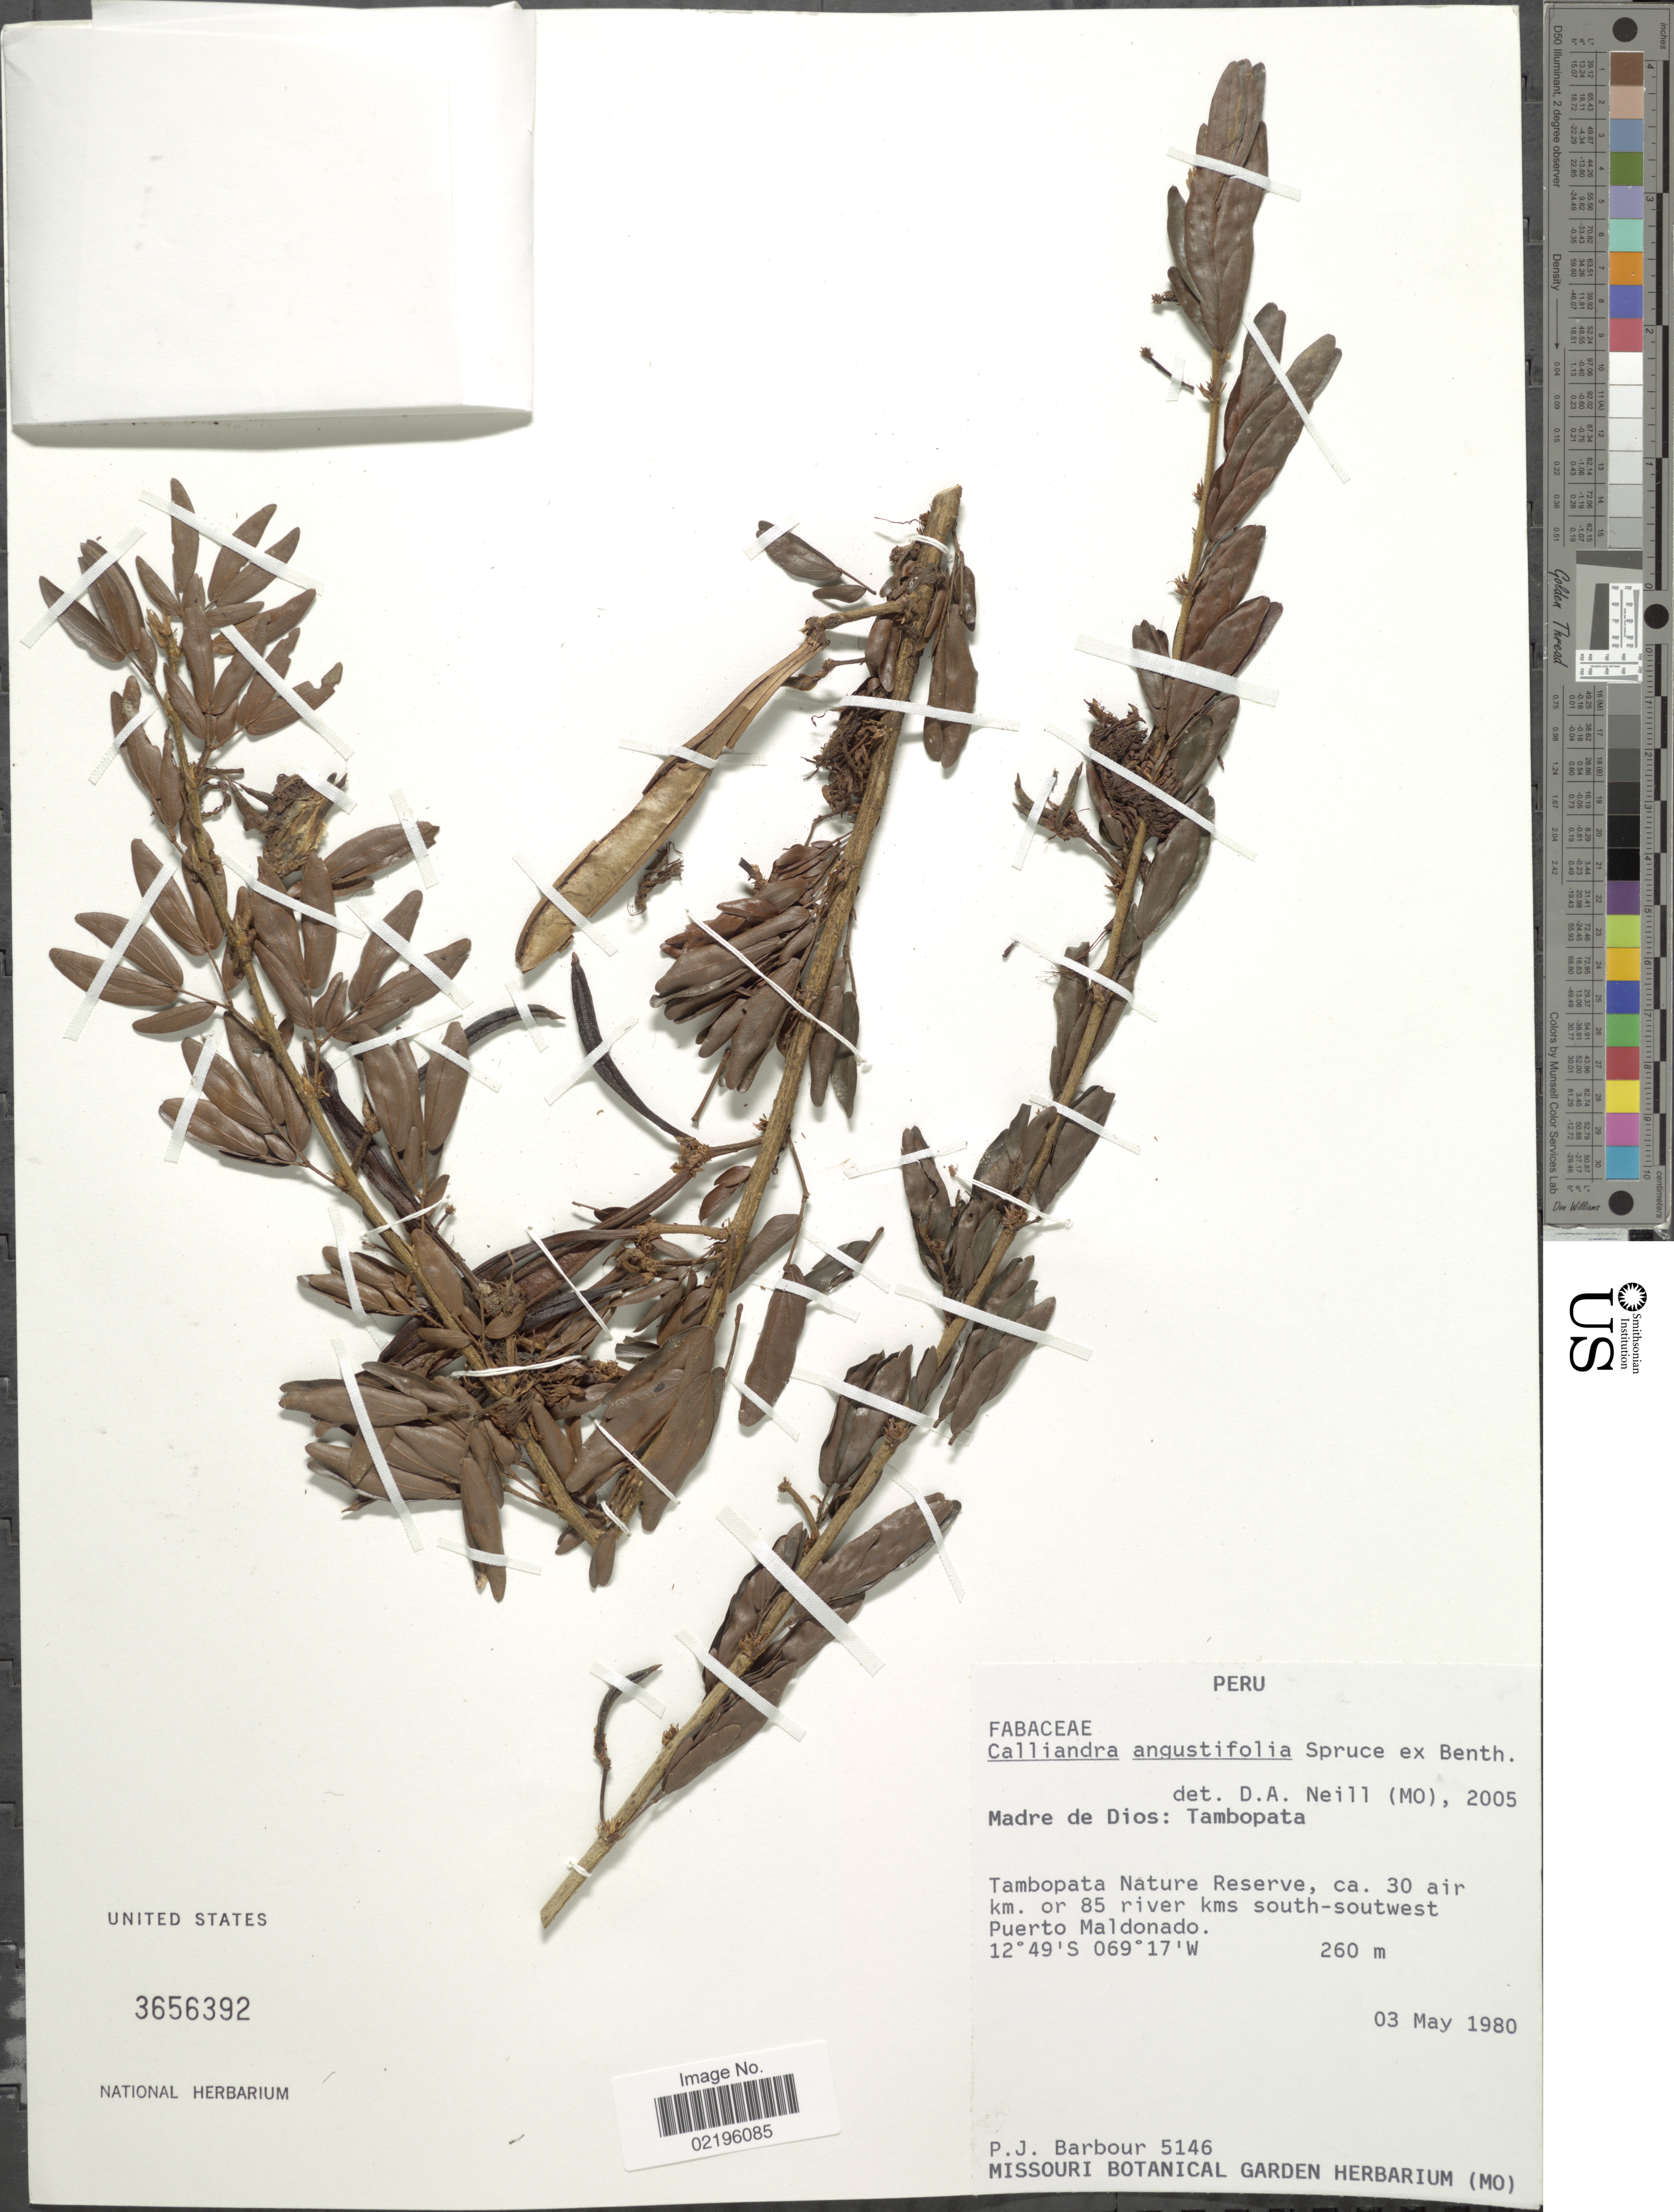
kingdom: Plantae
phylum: Tracheophyta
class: Magnoliopsida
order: Fabales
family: Fabaceae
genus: Calliandra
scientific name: Calliandra angustifolia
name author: Spruce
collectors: P. Barbour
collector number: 5146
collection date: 1980-05-03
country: Peru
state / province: Madre de Dios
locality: Tambopata. Tambopata Nature Reserve, ca. 30 air km. or 85 river kms south- southwest Peurto Maldonado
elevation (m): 260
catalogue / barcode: US 3656392